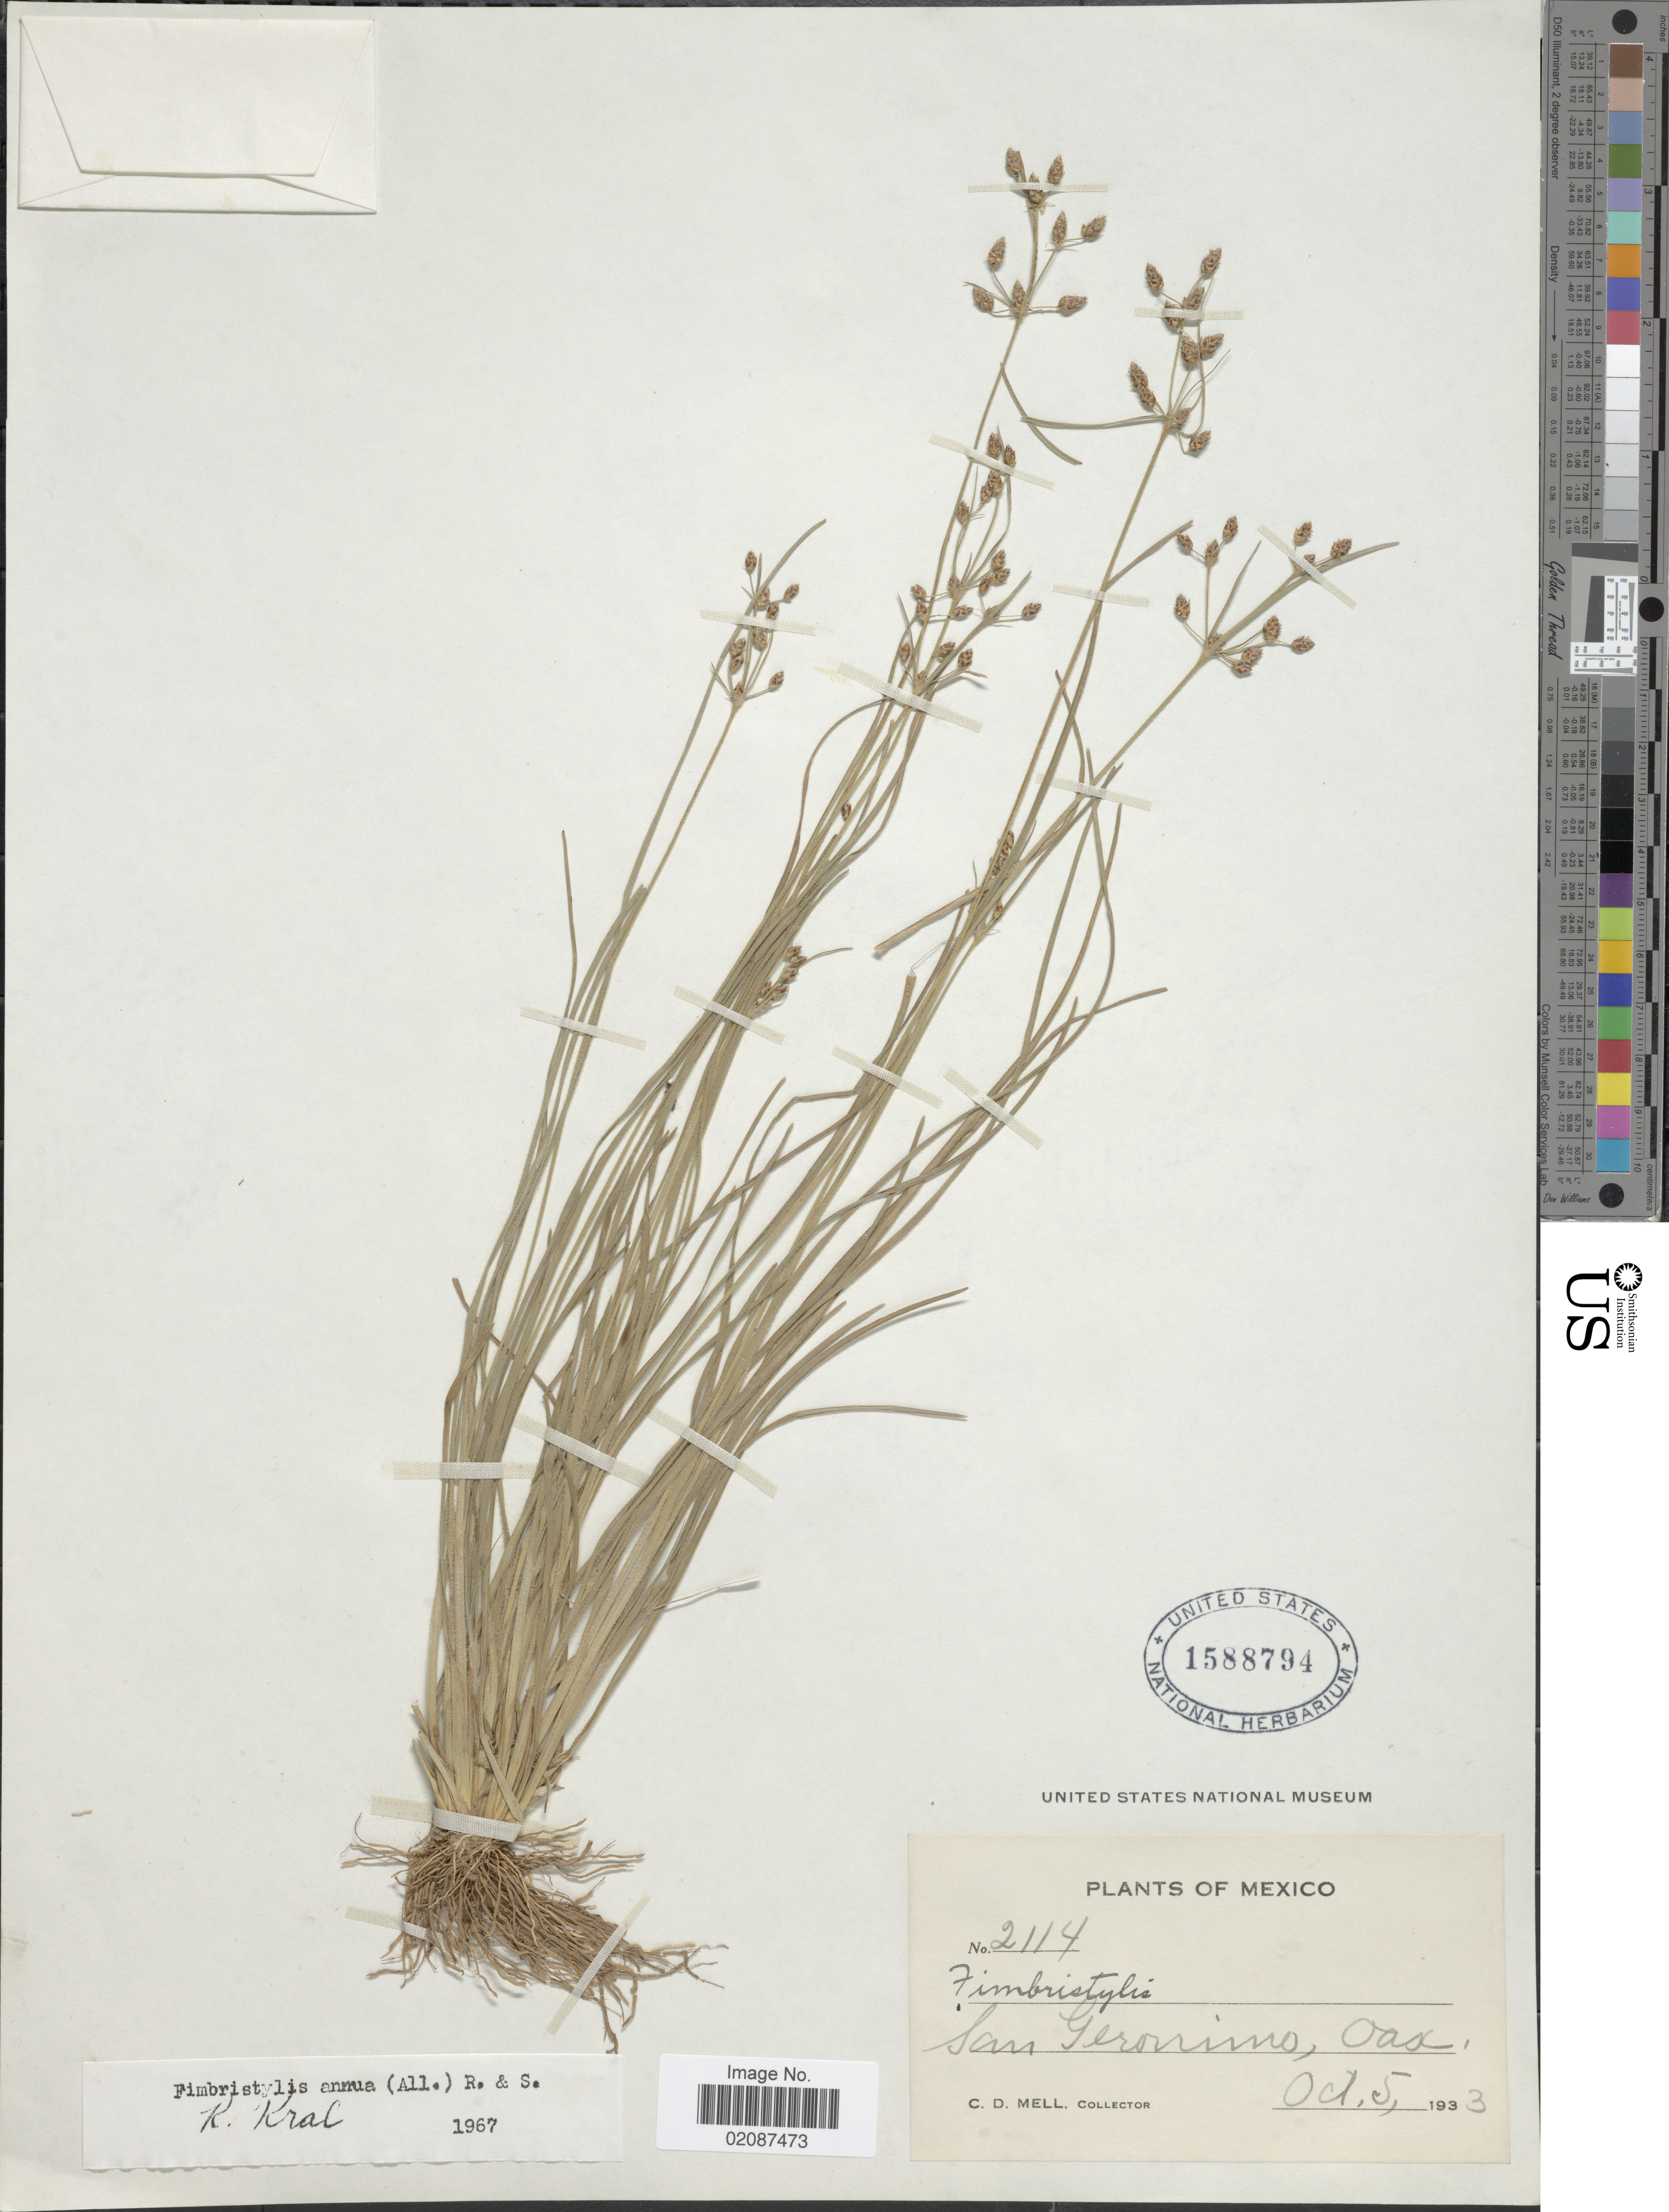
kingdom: Plantae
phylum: Tracheophyta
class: Liliopsida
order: Poales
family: Cyperaceae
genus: Fimbristylis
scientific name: Fimbristylis annua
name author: (All.) Roem. & Schult.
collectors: C. D. Mell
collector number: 2114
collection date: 1933-10-05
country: Mexico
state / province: Oaxaca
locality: San Geronimo, Oax.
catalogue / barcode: US 1588794